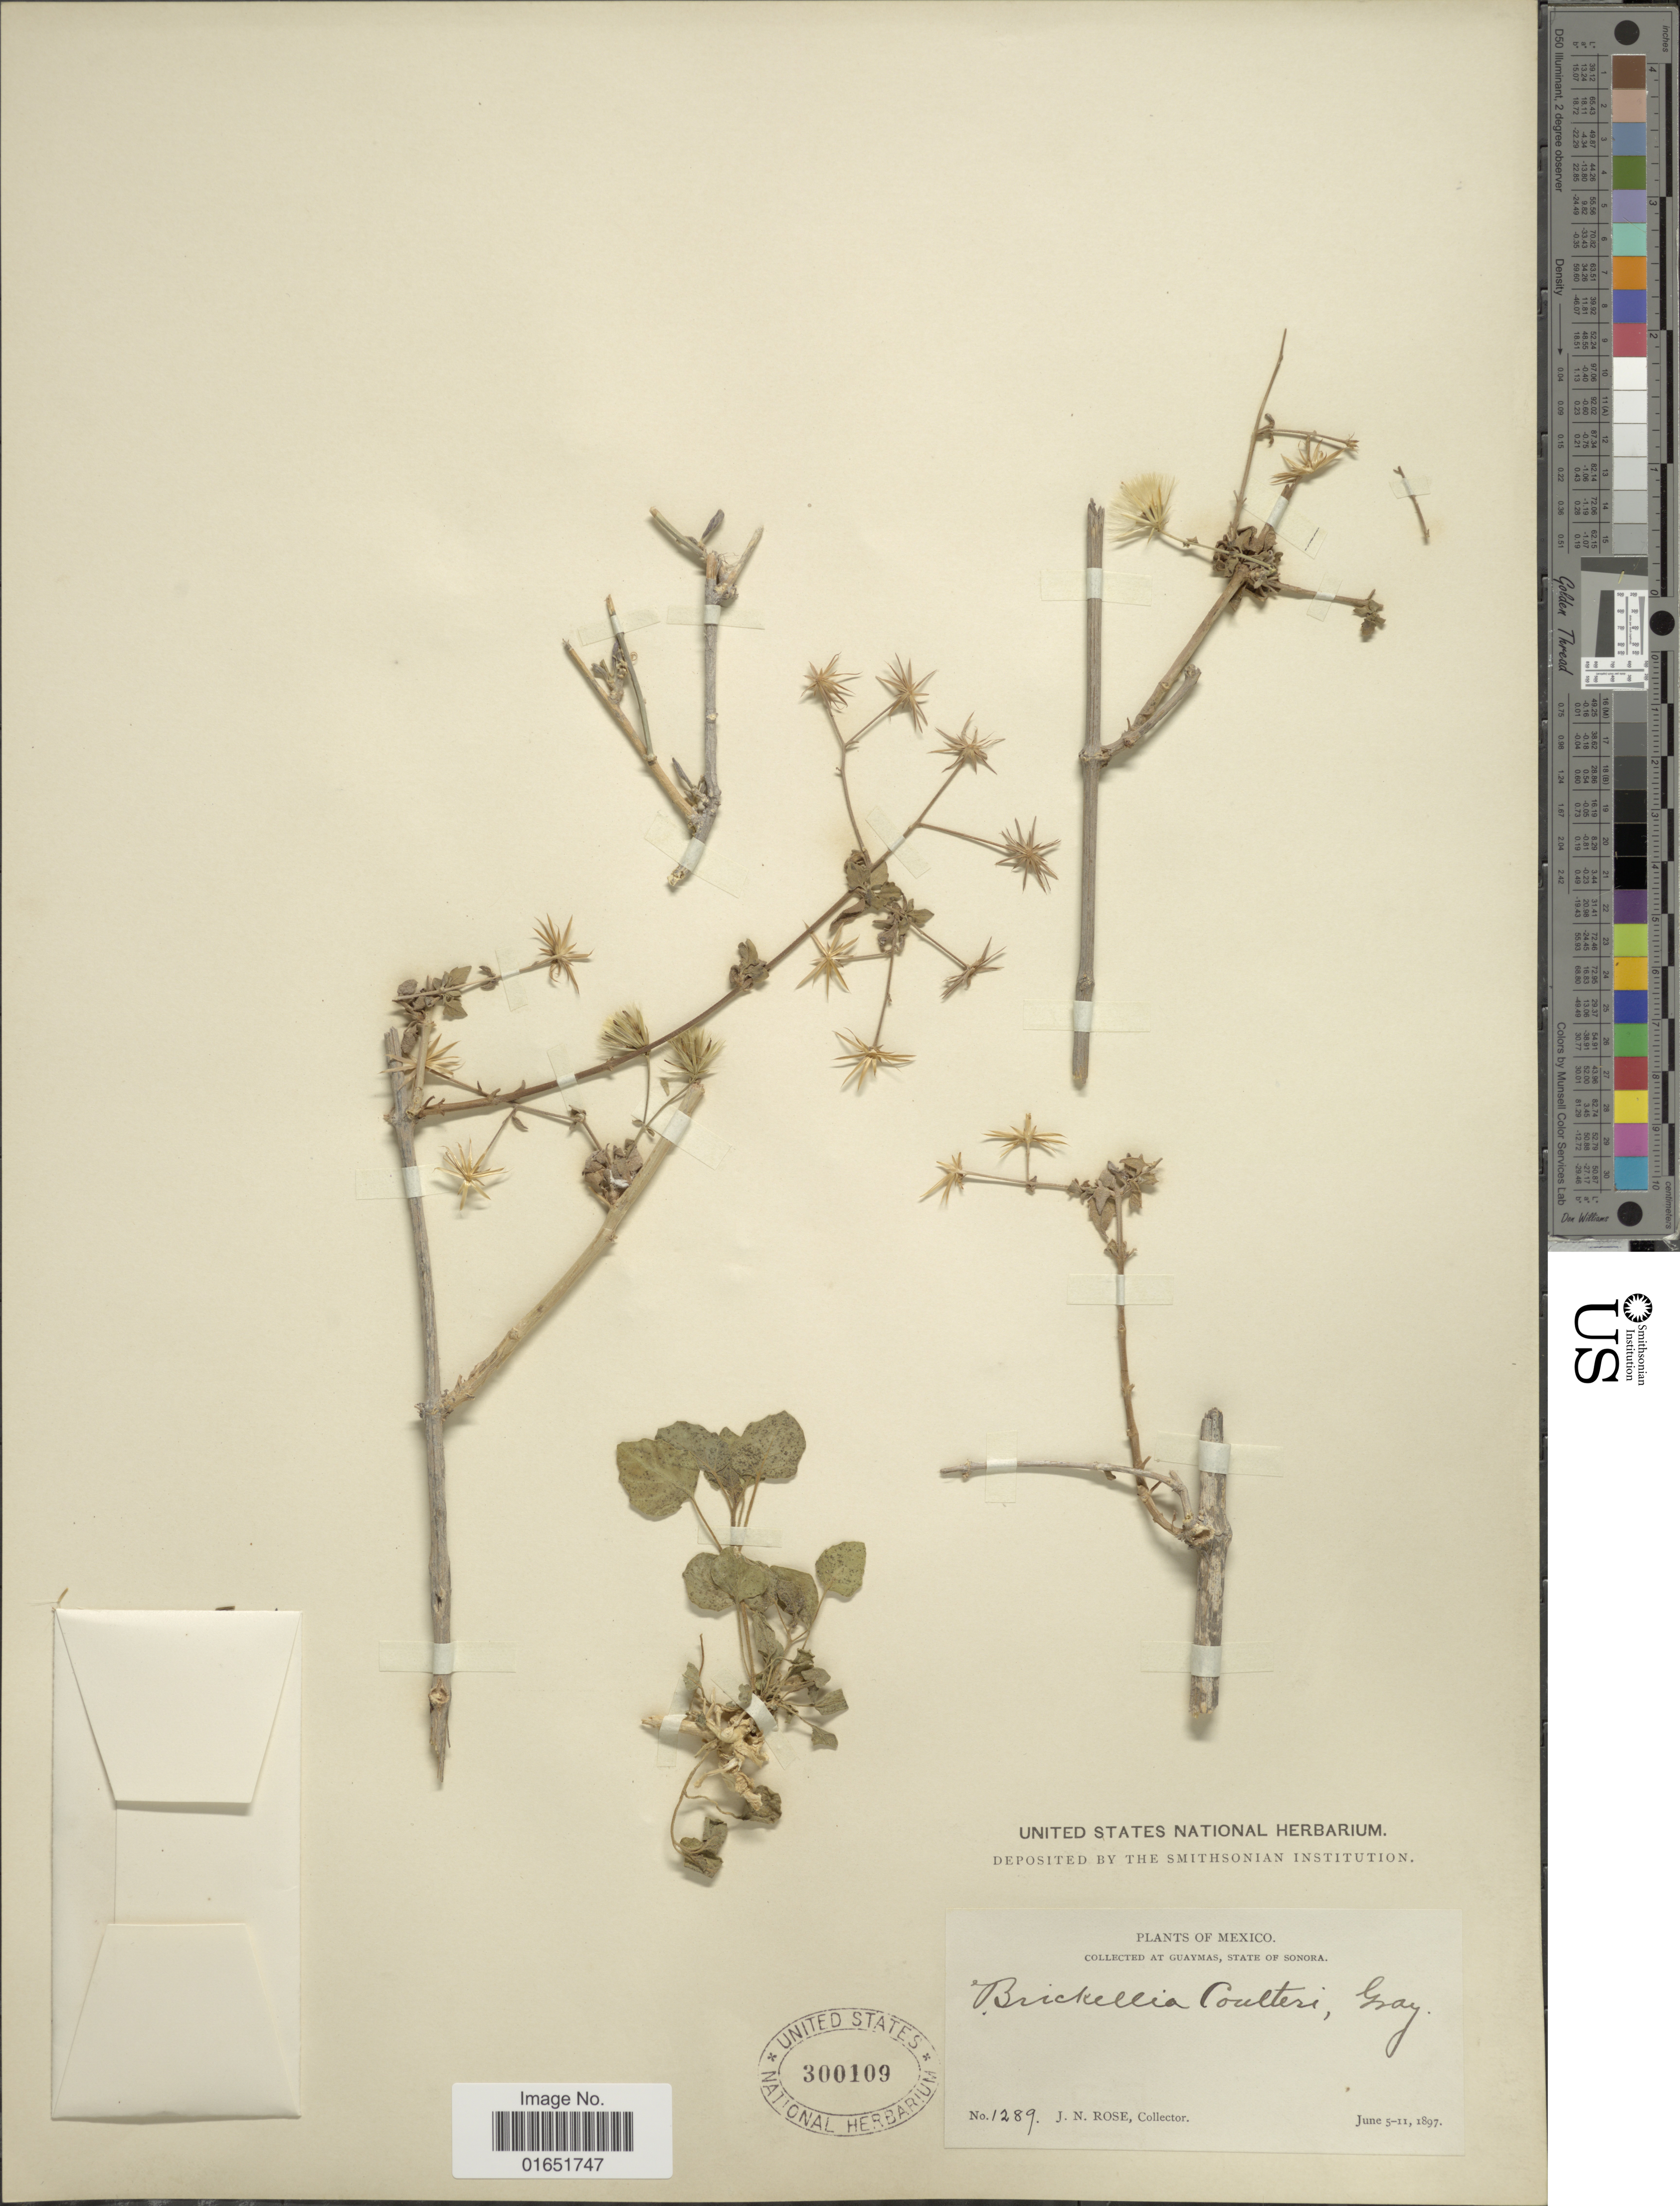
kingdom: Plantae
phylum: Tracheophyta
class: Magnoliopsida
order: Asterales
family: Asteraceae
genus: Brickellia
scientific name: Brickellia coulteri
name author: A. Gray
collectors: J. N. Rose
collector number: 1289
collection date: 1897-06-05/1897-06-11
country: Mexico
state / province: Sonora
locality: At Guaymas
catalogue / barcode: US 300109